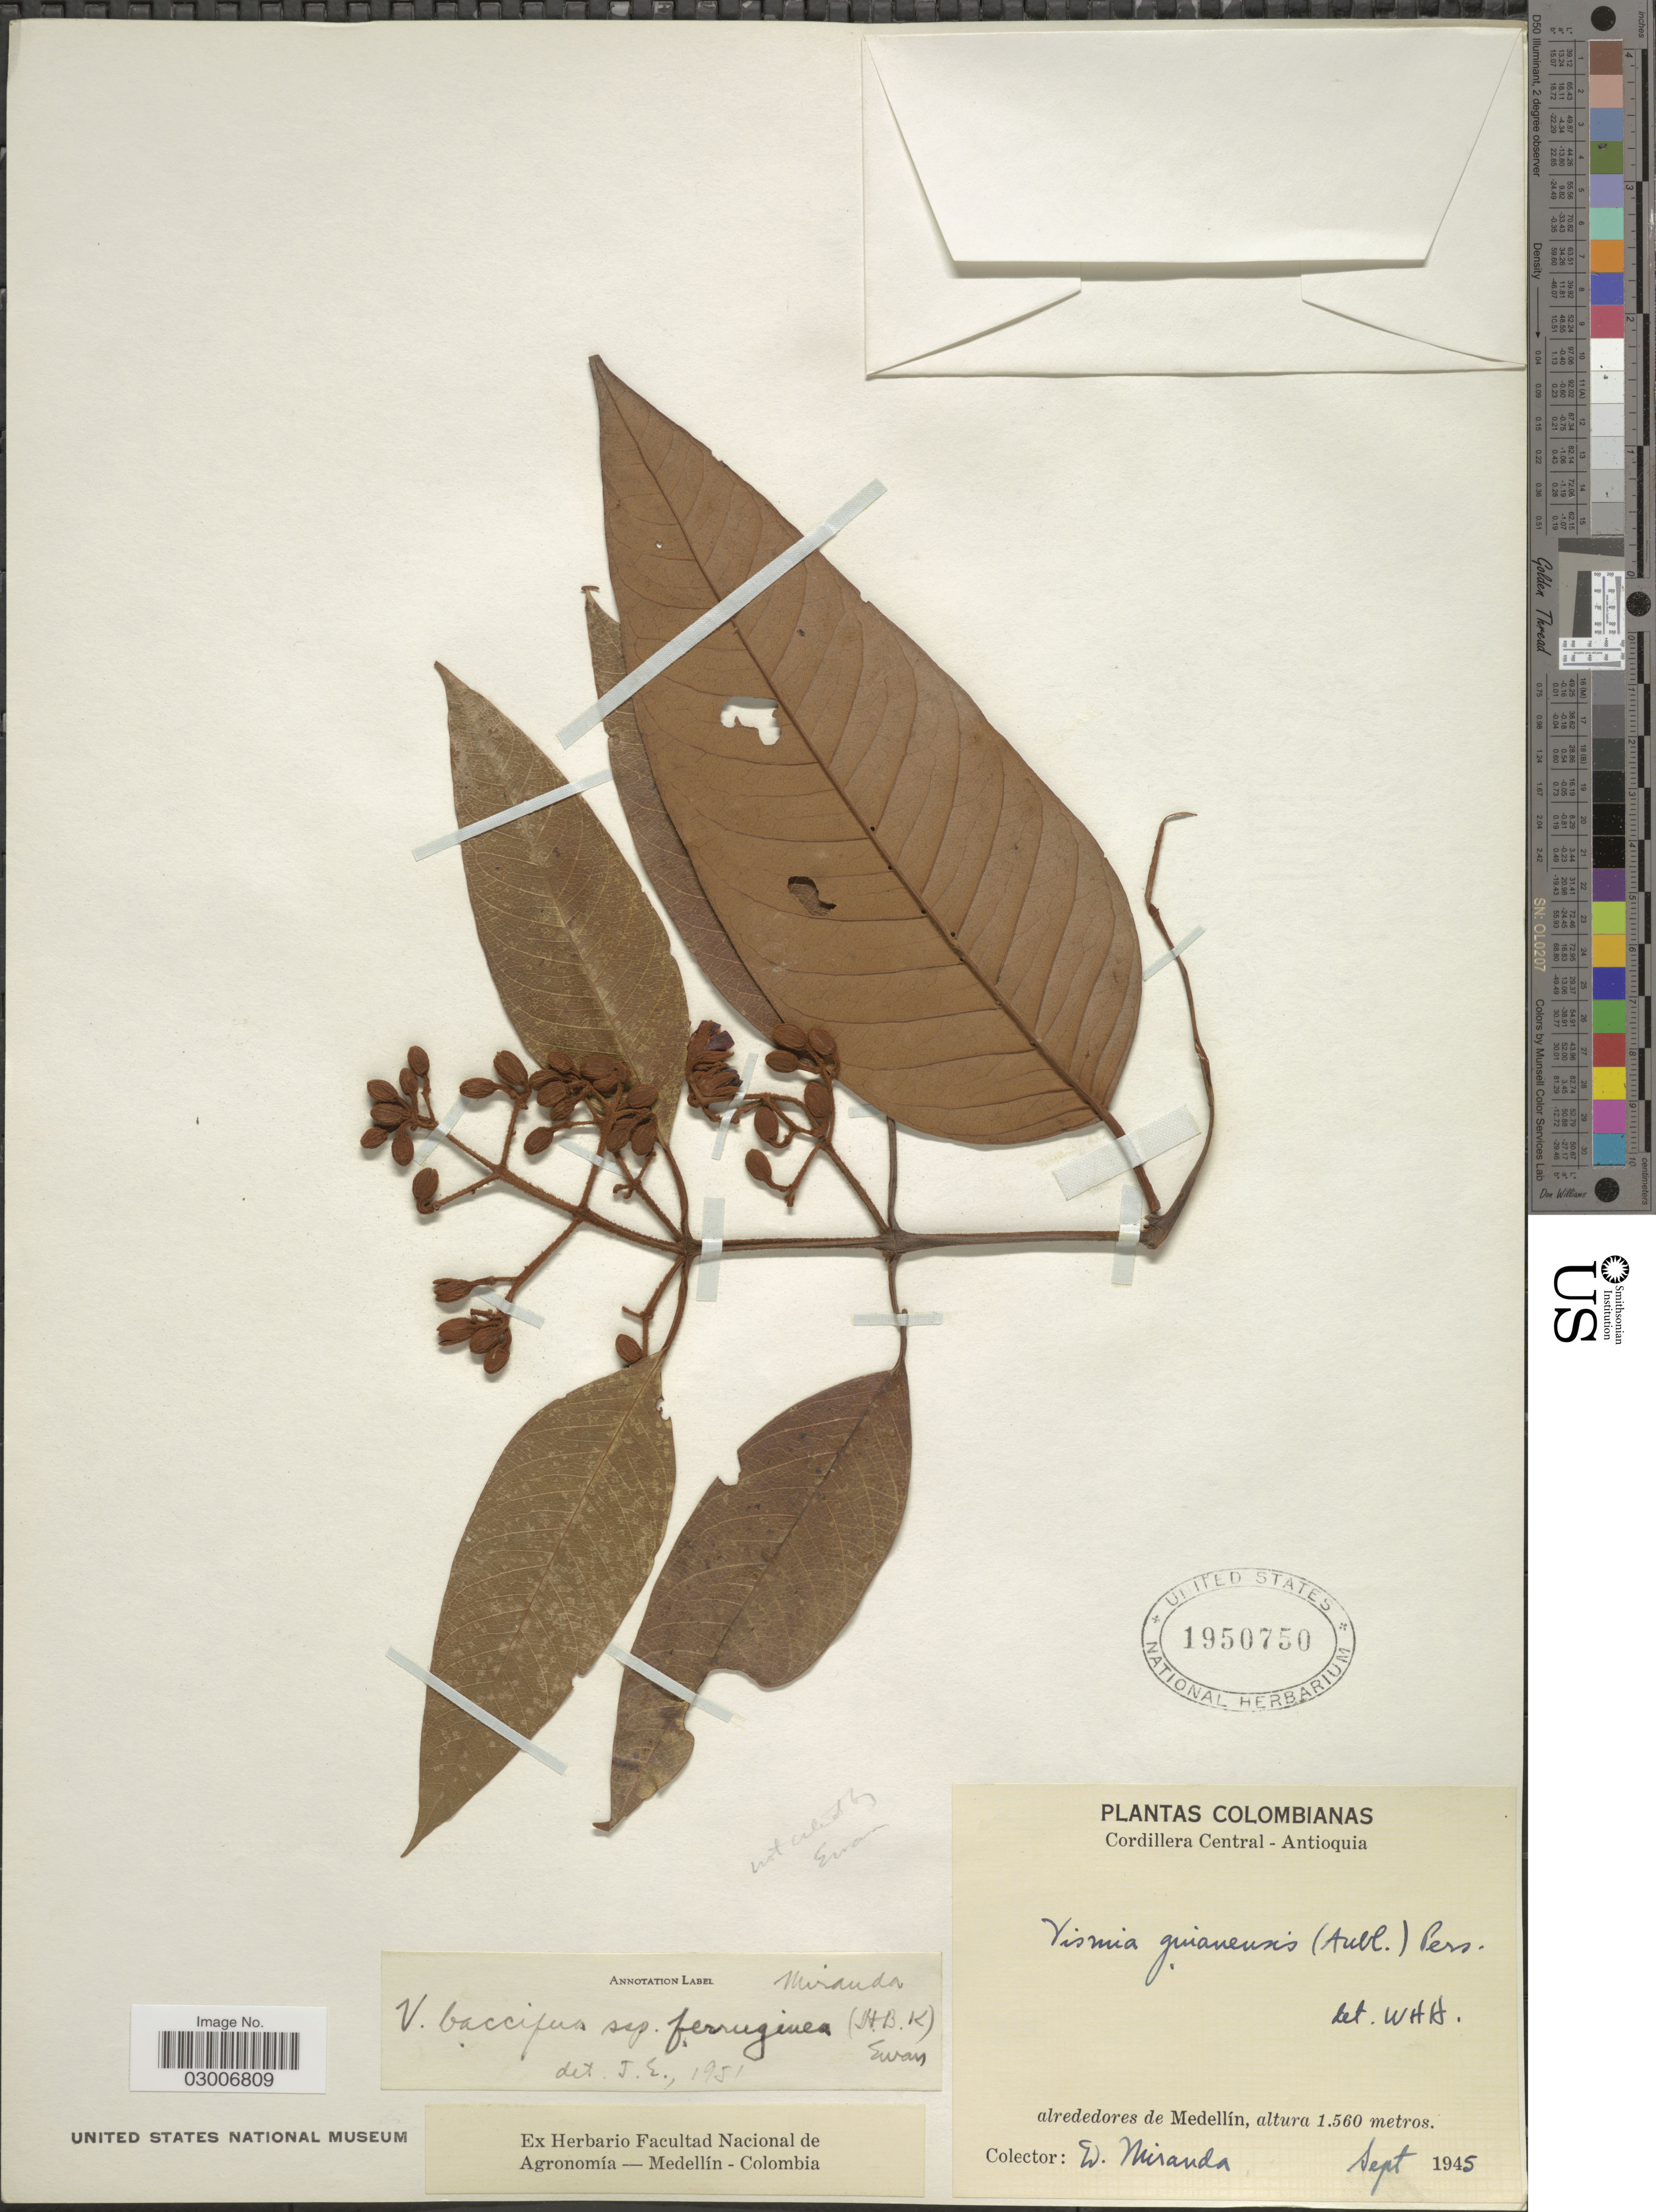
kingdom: Plantae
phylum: Tracheophyta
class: Magnoliopsida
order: Malpighiales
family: Hypericaceae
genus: Vismia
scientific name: Vismia lauriformis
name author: (Lam.) Choisy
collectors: D. Miranda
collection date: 1945-09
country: Colombia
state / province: Antioquia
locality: Cordillera Central, alrededores de Medellín.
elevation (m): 1560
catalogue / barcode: US 1950750